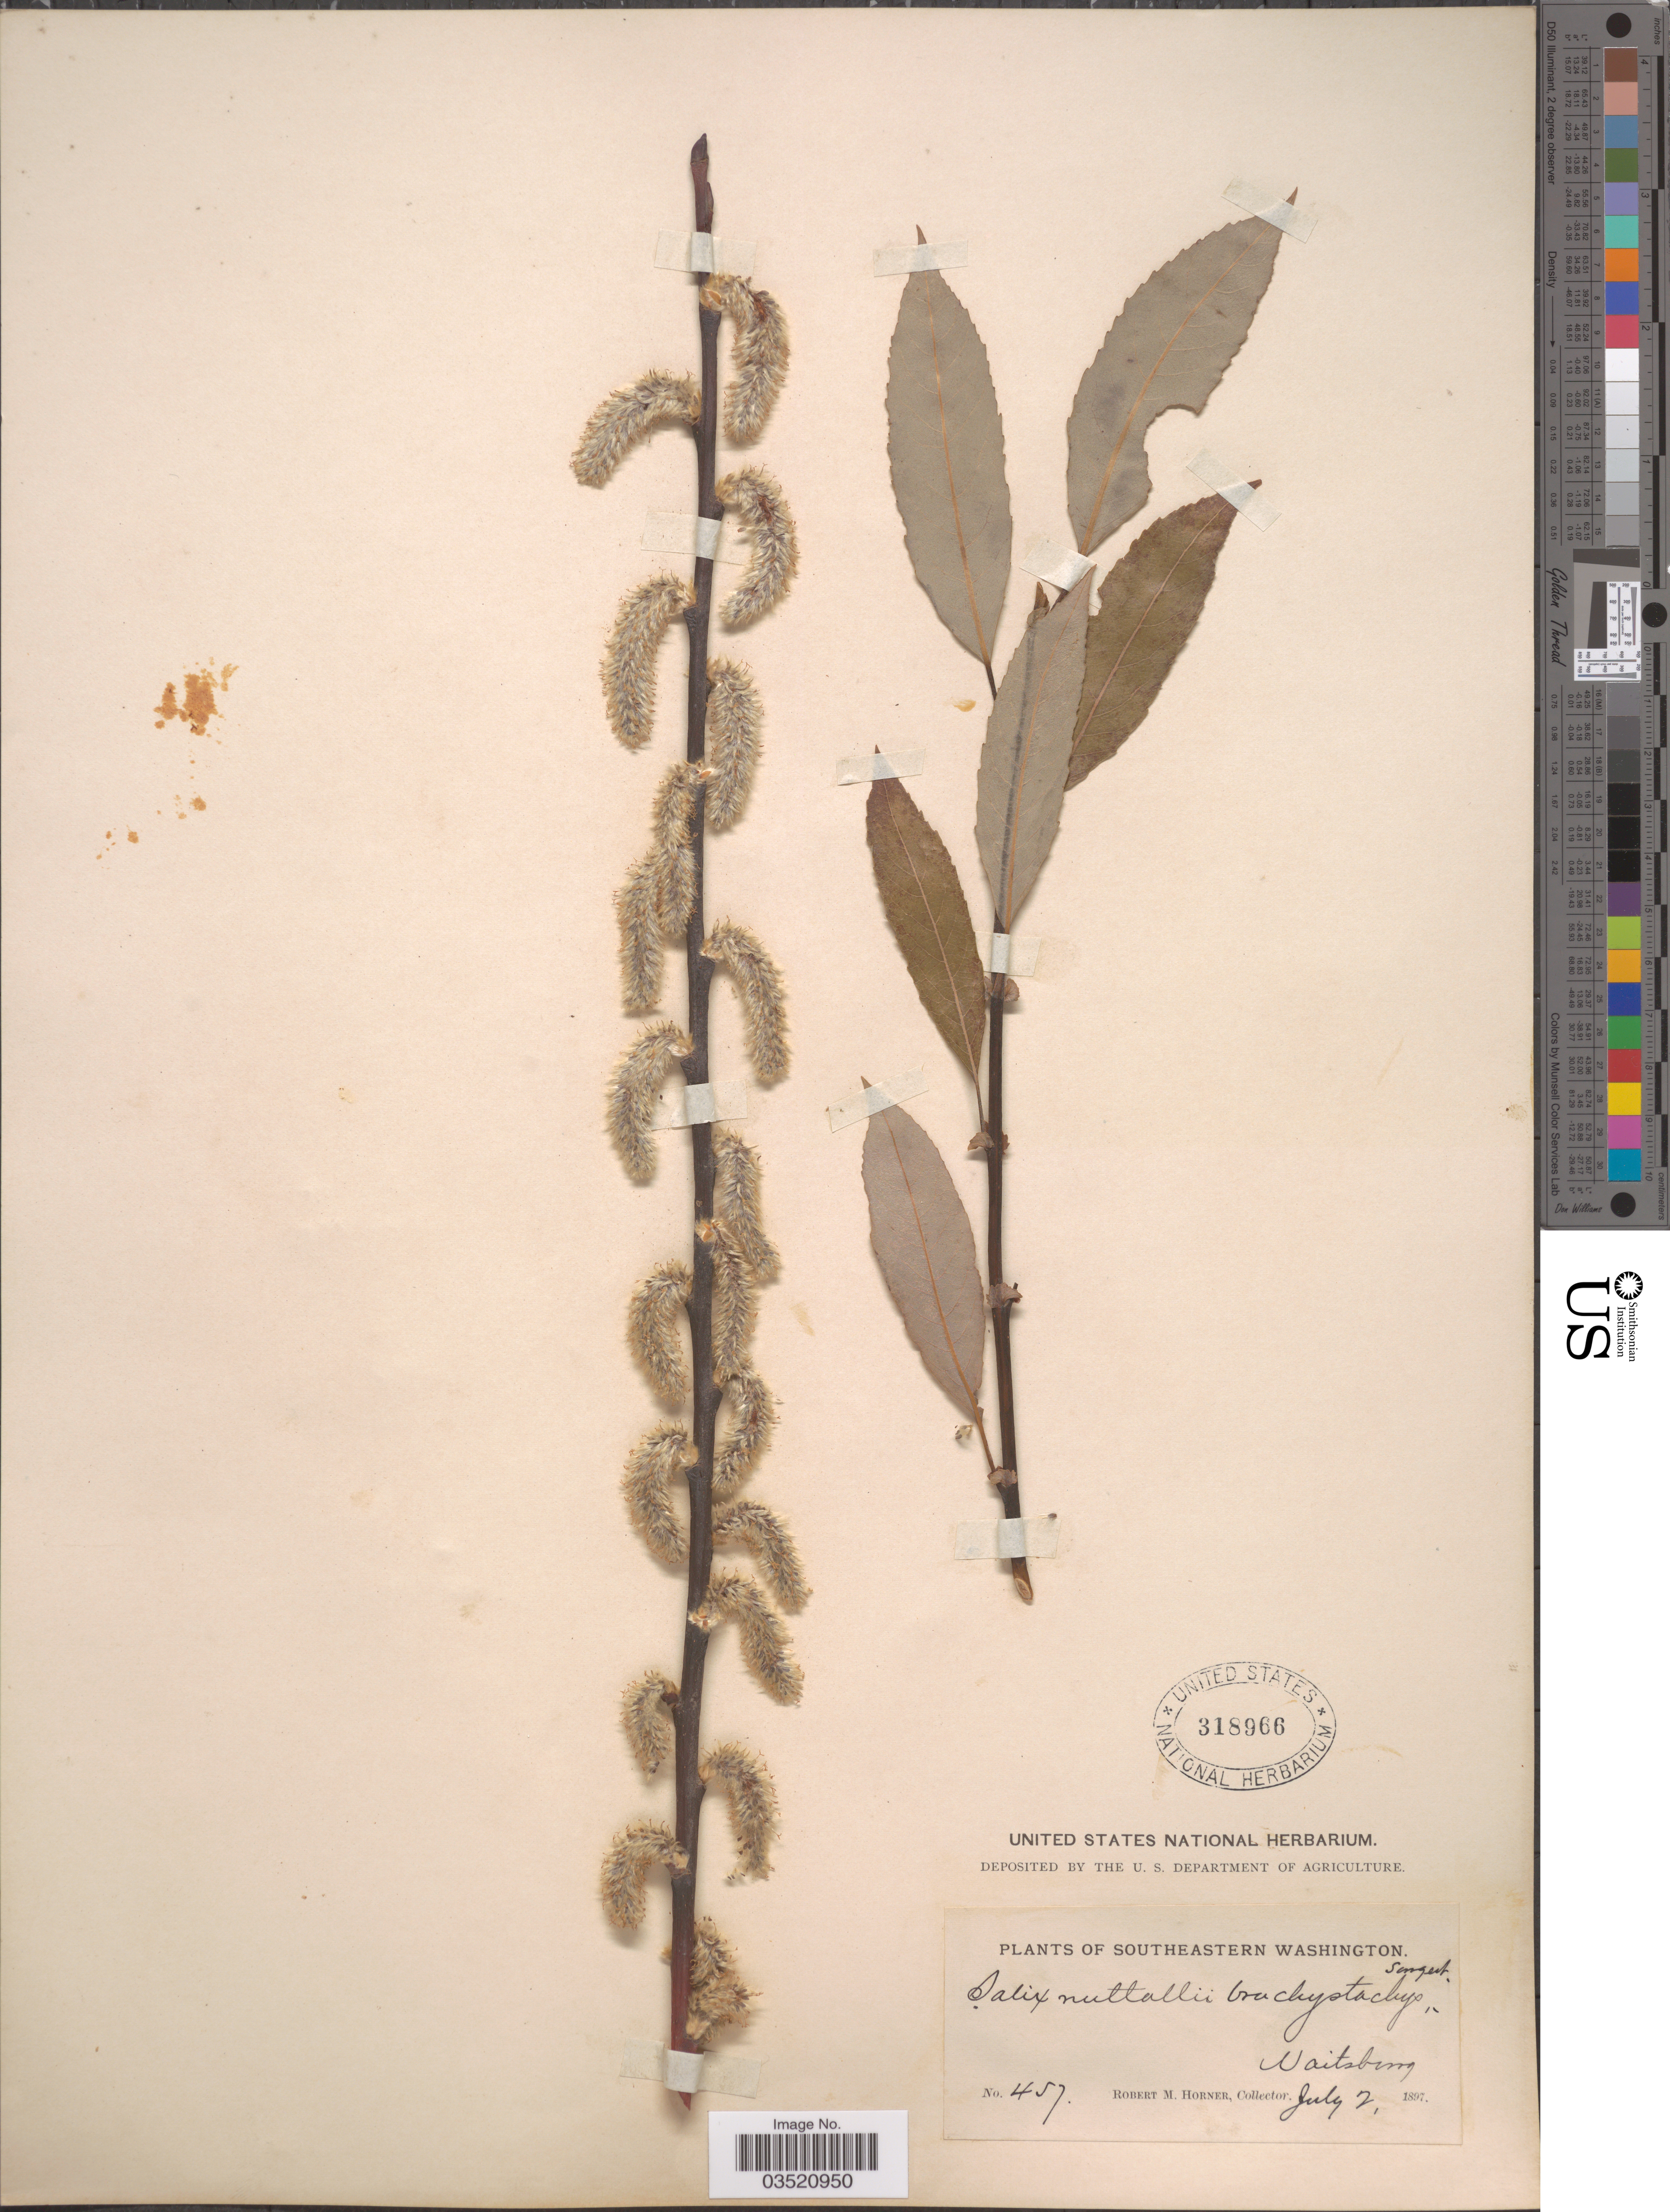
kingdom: Plantae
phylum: Tracheophyta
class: Magnoliopsida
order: Malpighiales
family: Salicaceae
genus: Salix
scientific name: Salix scouleriana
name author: Barratt ex Hook.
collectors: R. Horner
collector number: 457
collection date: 1897-07-02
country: United States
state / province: Washington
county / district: Walla Walla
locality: Southeastern Washington. Waitsburg.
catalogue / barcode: US 318966